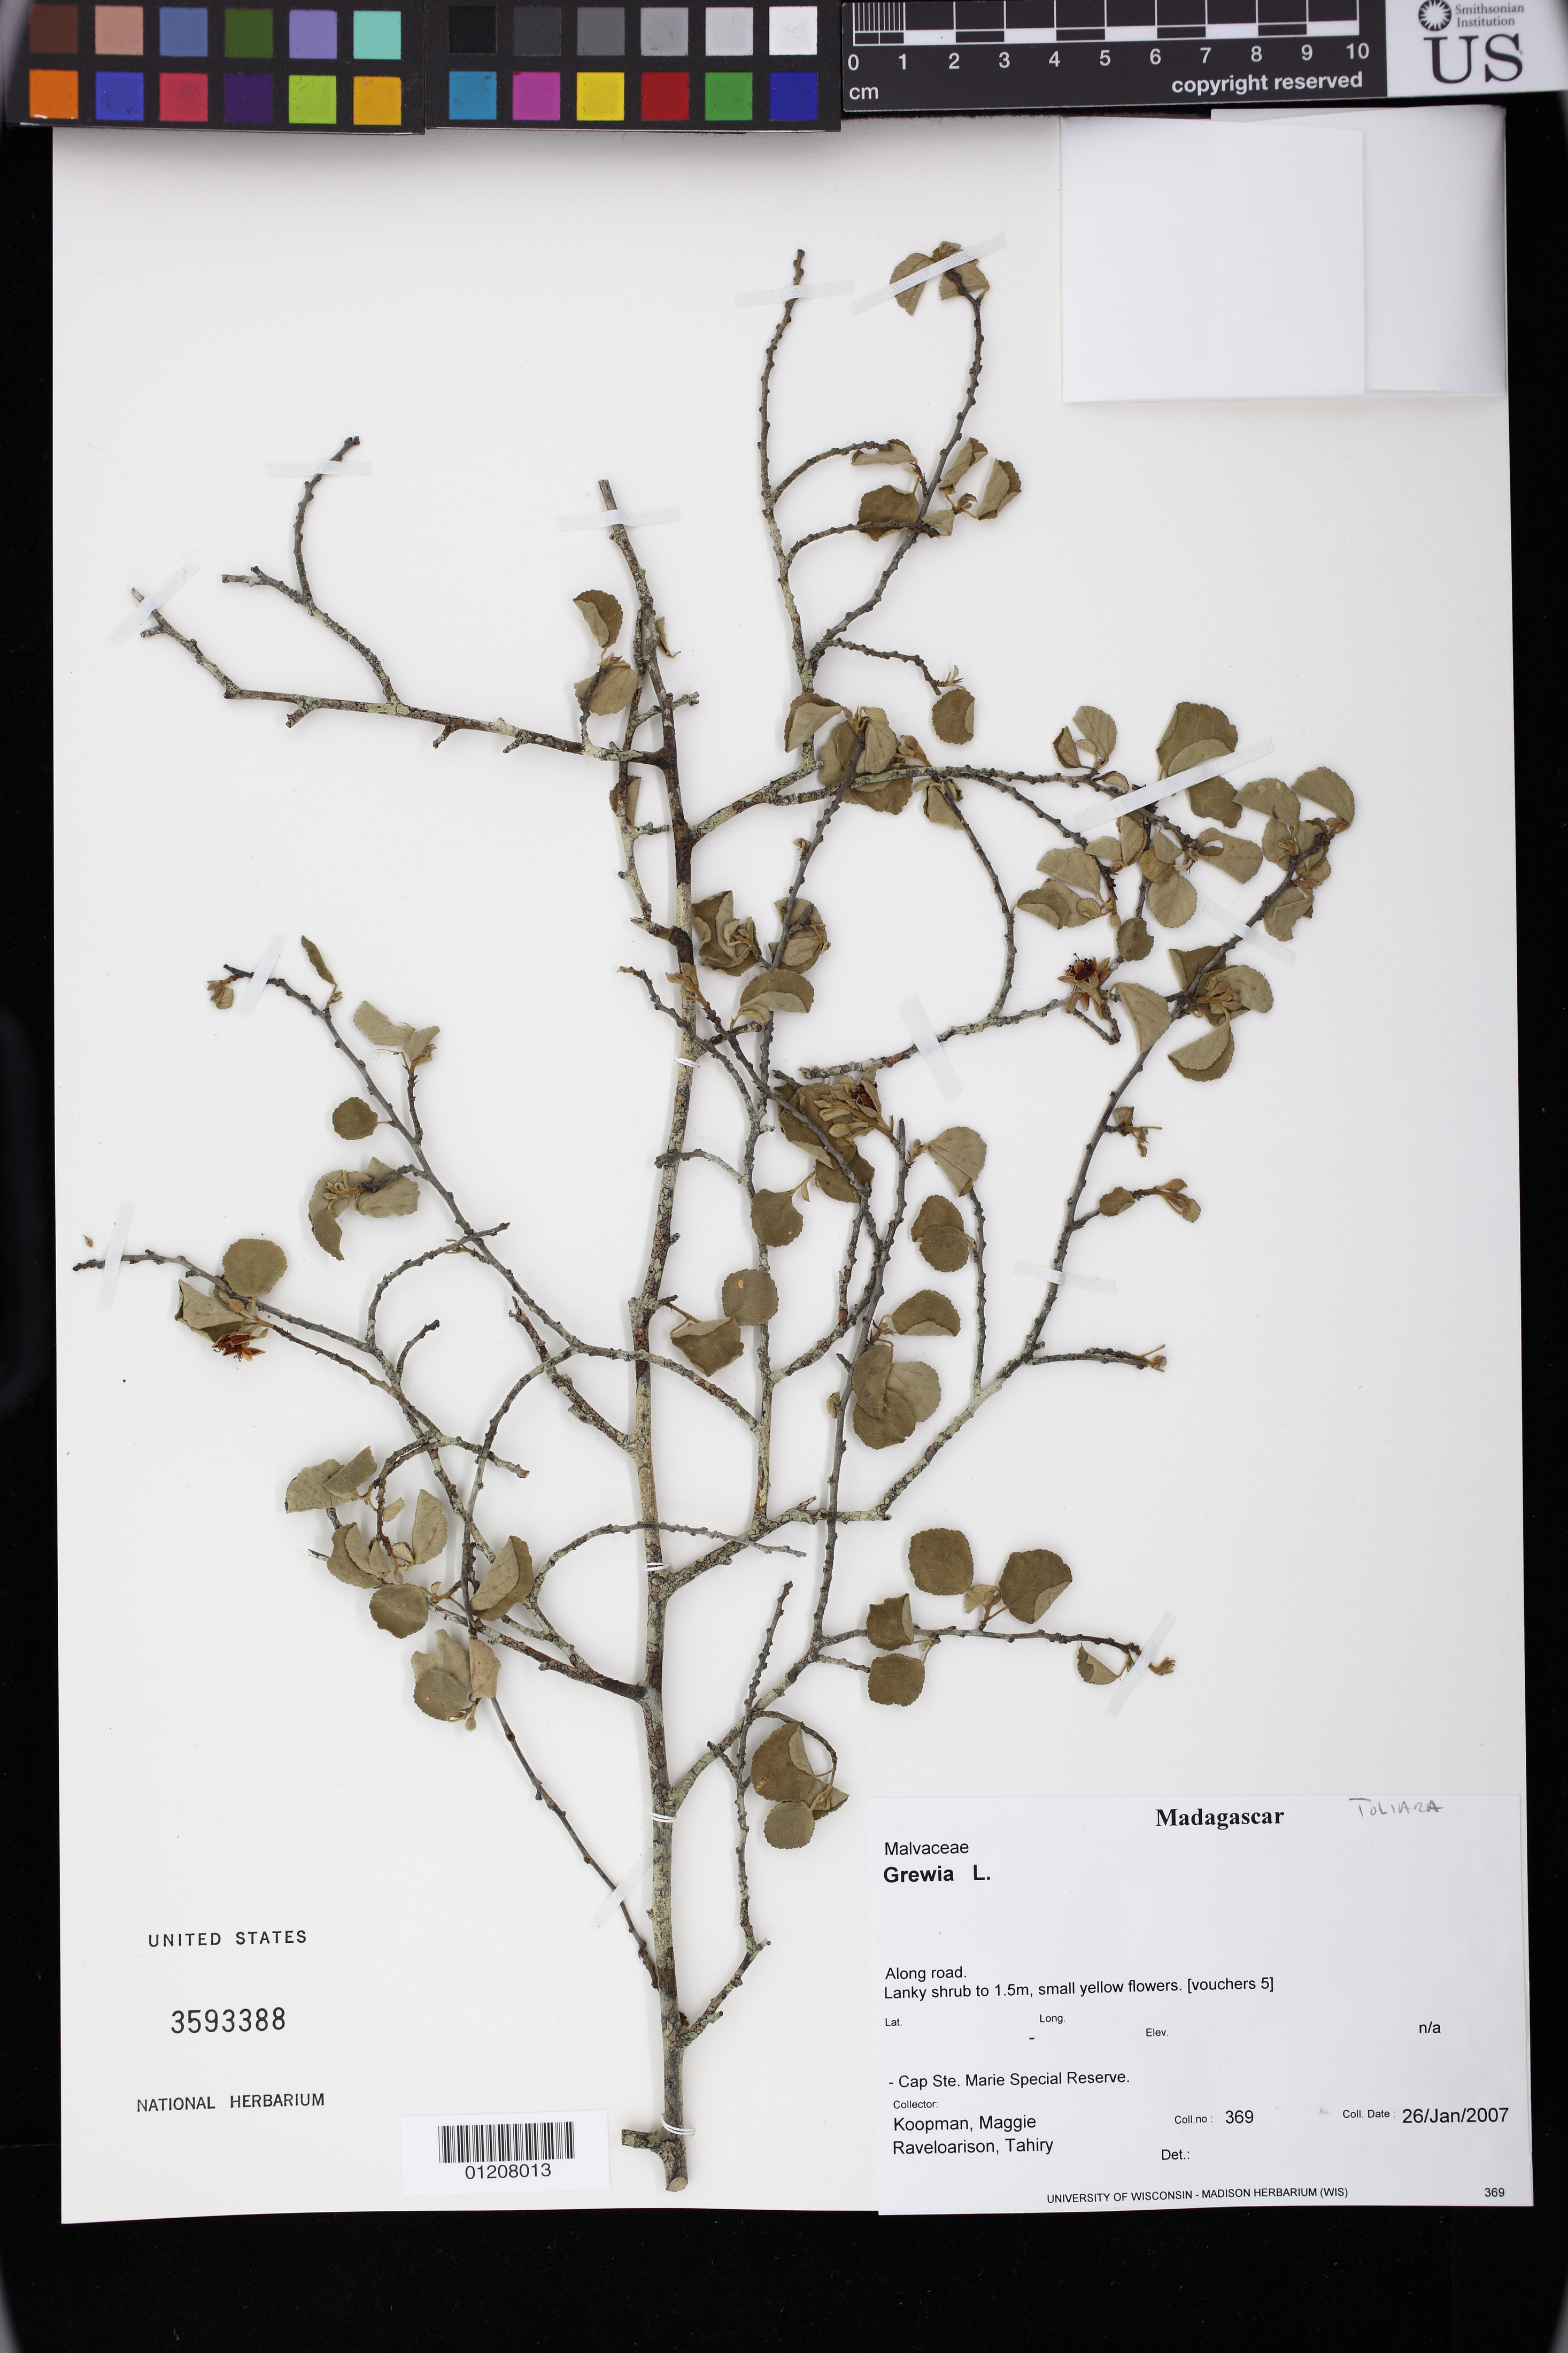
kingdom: Plantae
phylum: Tracheophyta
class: Magnoliopsida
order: Malvales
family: Malvaceae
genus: Grewia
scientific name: Grewia sp.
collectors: M. M. Koopman & T. Raveloarison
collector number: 369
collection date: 2007-01-26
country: Madagascar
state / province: Androy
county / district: Tsiombe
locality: Along Road. Cap Ste. Marie Special Reserve.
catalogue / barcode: US 3593388